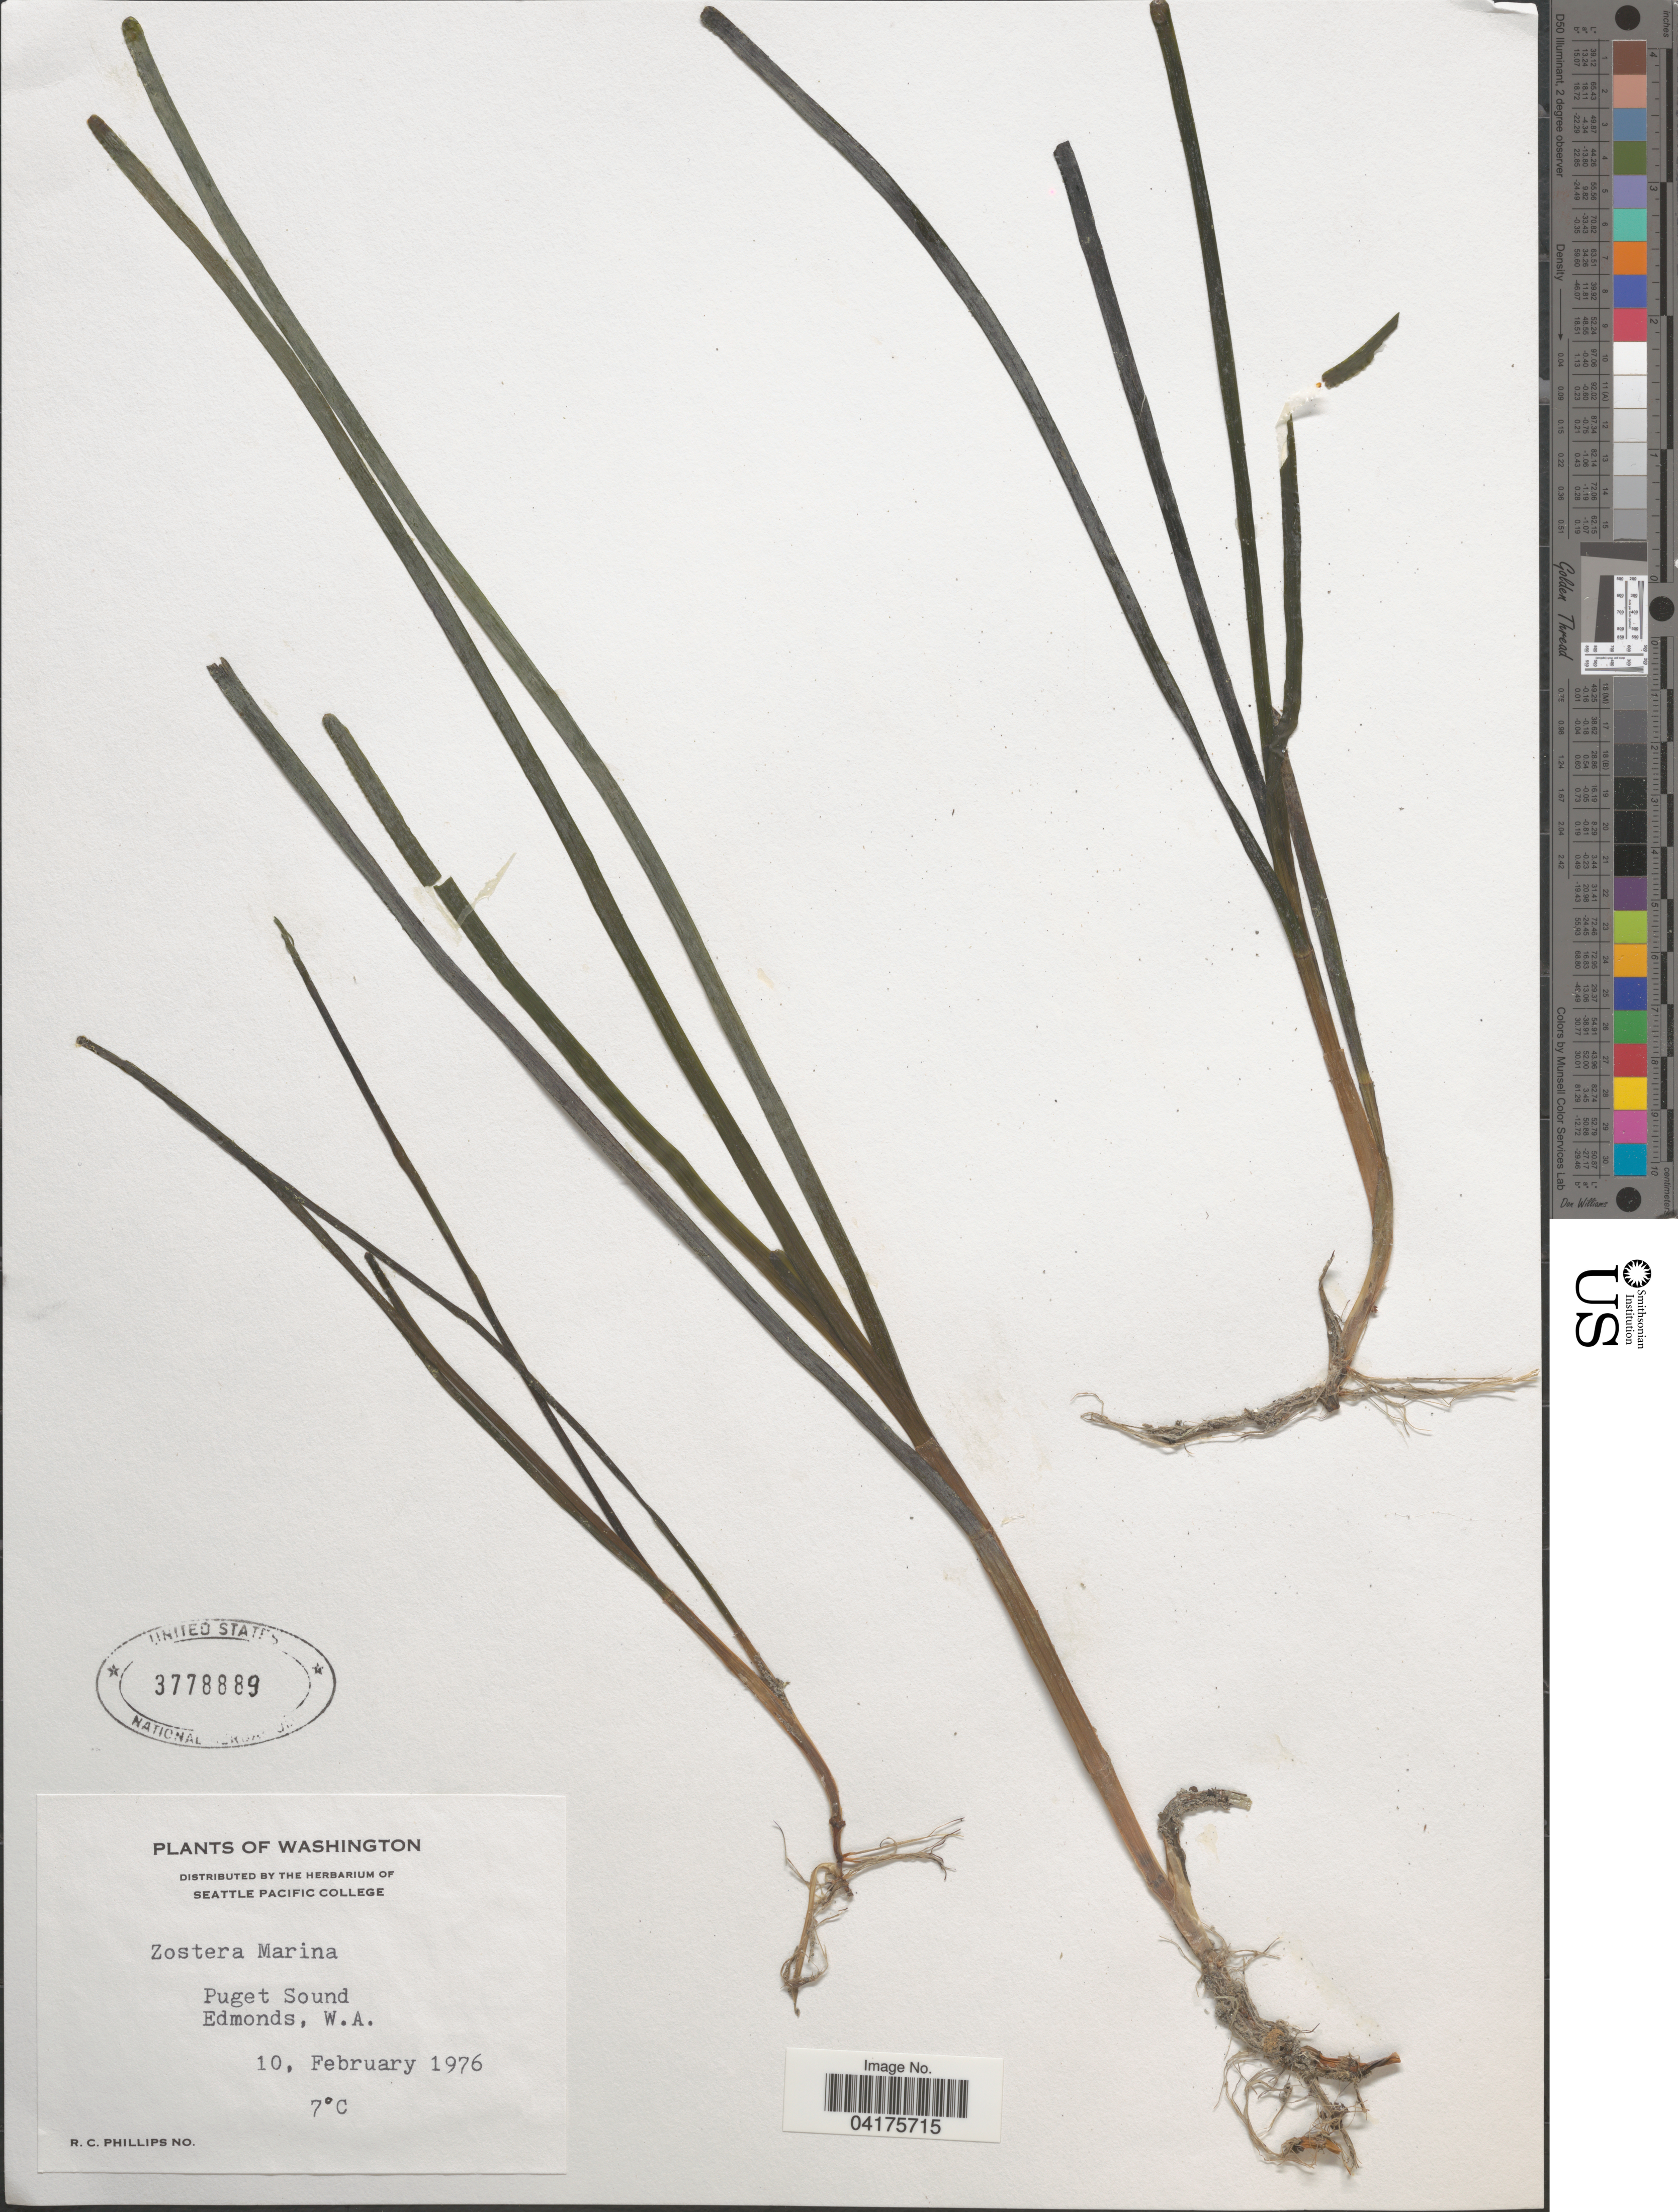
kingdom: Plantae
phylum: Tracheophyta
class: Liliopsida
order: Alismatales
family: Zosteraceae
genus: Zostera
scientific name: Zostera marina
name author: L.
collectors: R. C. Phillips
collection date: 1976-02-10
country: United States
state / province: Washington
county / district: King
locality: Puget Sound, Edmonds.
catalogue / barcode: US 3778889